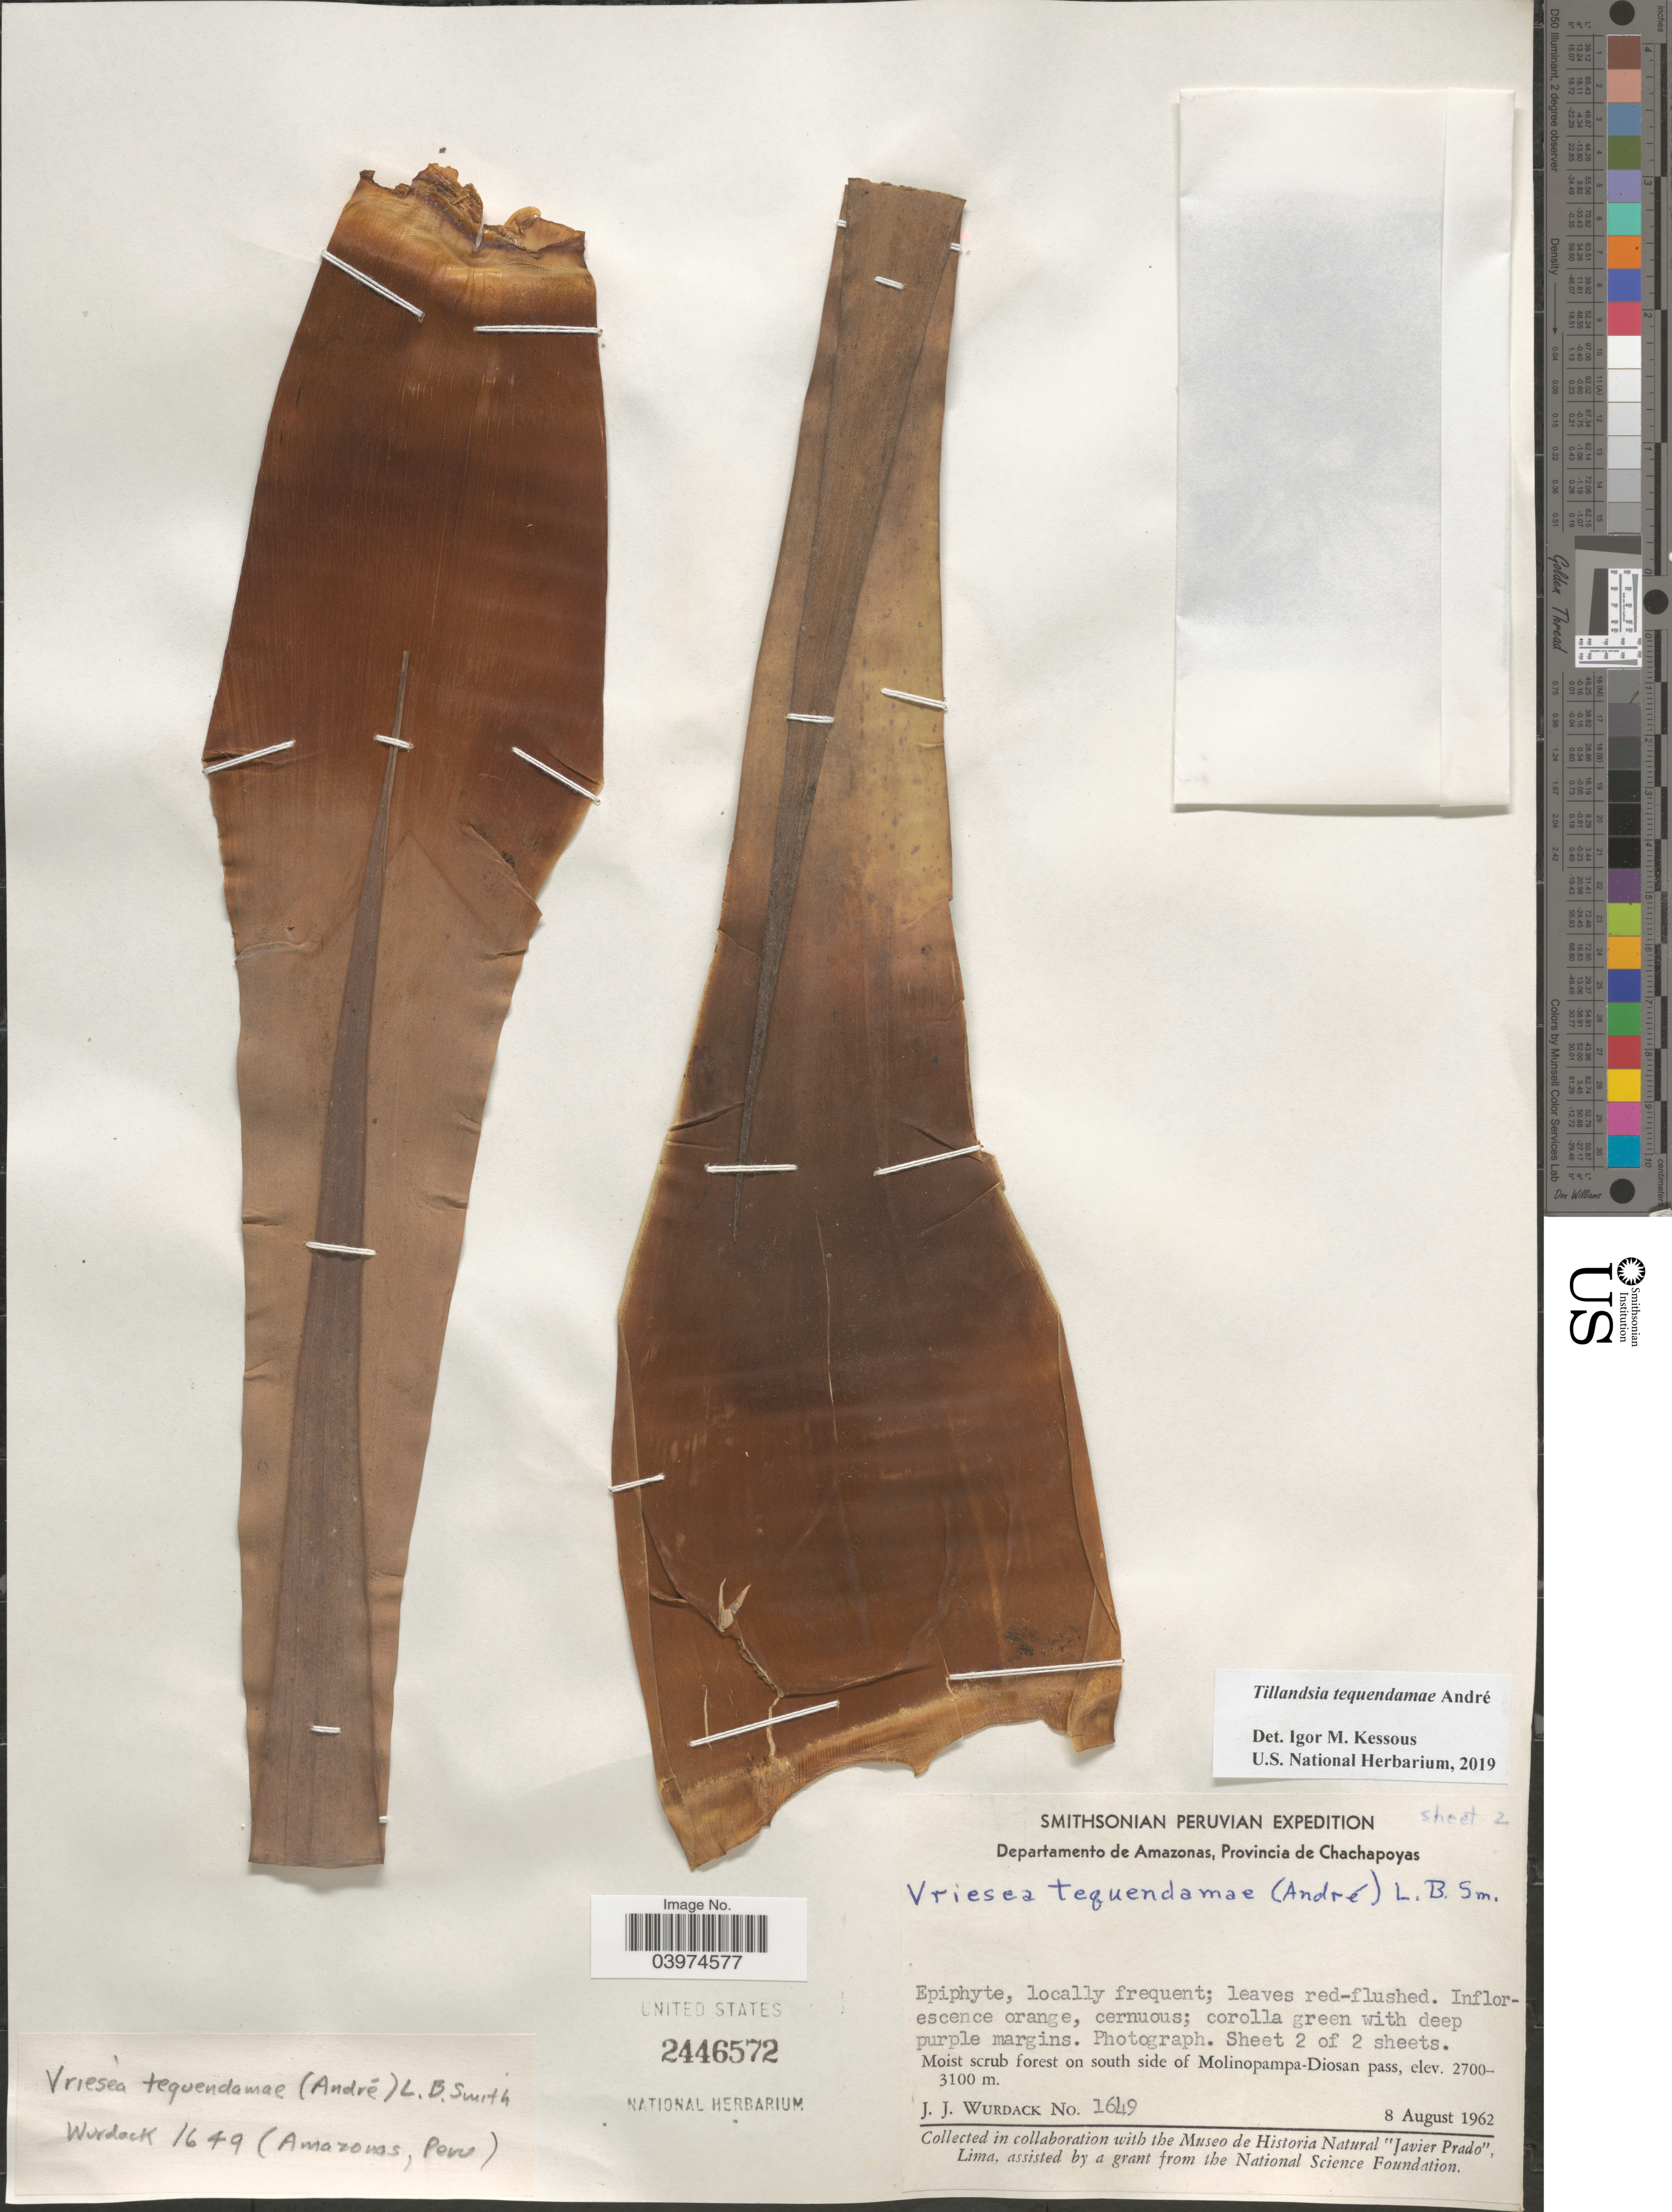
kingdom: Plantae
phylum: Tracheophyta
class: Liliopsida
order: Poales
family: Bromeliaceae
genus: Tillandsia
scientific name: Tillandsia tequendamae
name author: André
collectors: J. J. Wurdack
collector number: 1649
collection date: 1962-08-08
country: Peru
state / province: Amazonas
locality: Smithsonian Peruvian Expedition. Departamento de Amazonas, Provincia de Chachapoyas. Moist scrub forest on south side of Molinopampa-Diosan pass.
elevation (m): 2700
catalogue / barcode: US 2446572